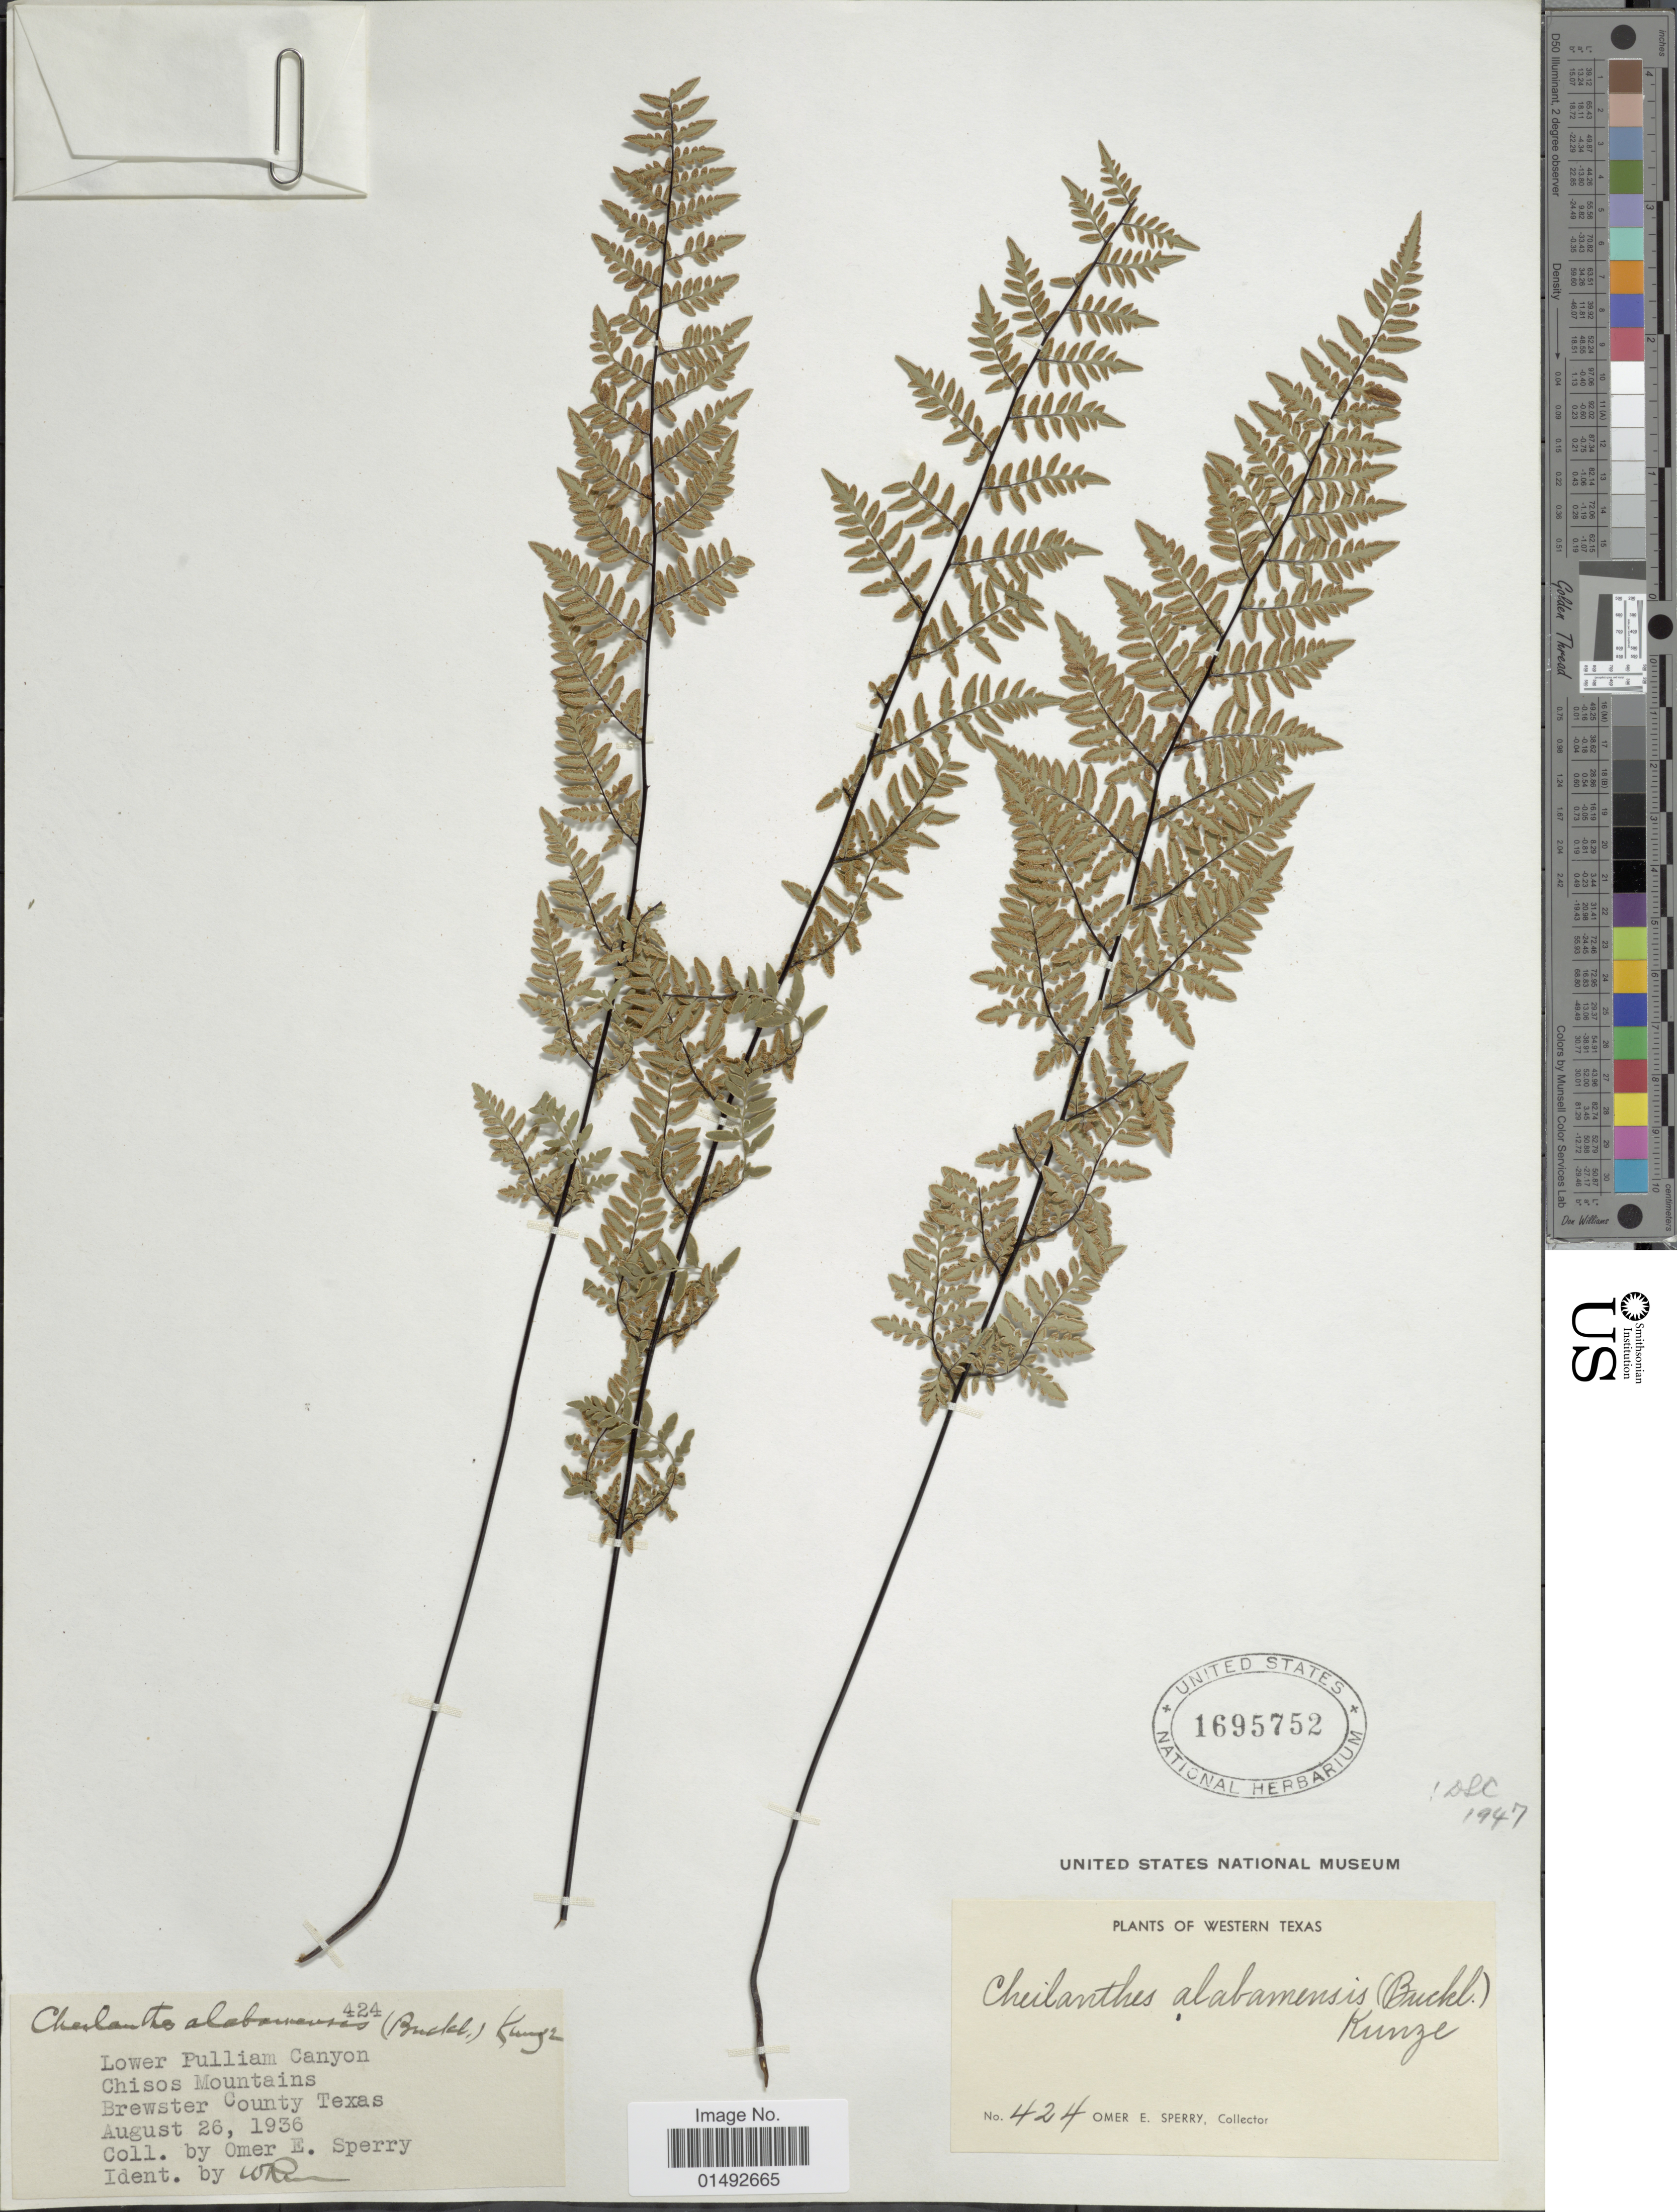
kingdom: Plantae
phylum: Tracheophyta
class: Polypodiopsida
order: Polypodiales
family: Pteridaceae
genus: Myriopteris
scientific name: Myriopteris alabamensis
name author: (Buckley) Grusz & Windham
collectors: O. E. Sperry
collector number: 424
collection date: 1936-08-26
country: United States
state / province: Texas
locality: Lower Pulliam Canyon, Chisos Mountains, Brewster County Texas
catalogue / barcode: US 1695752